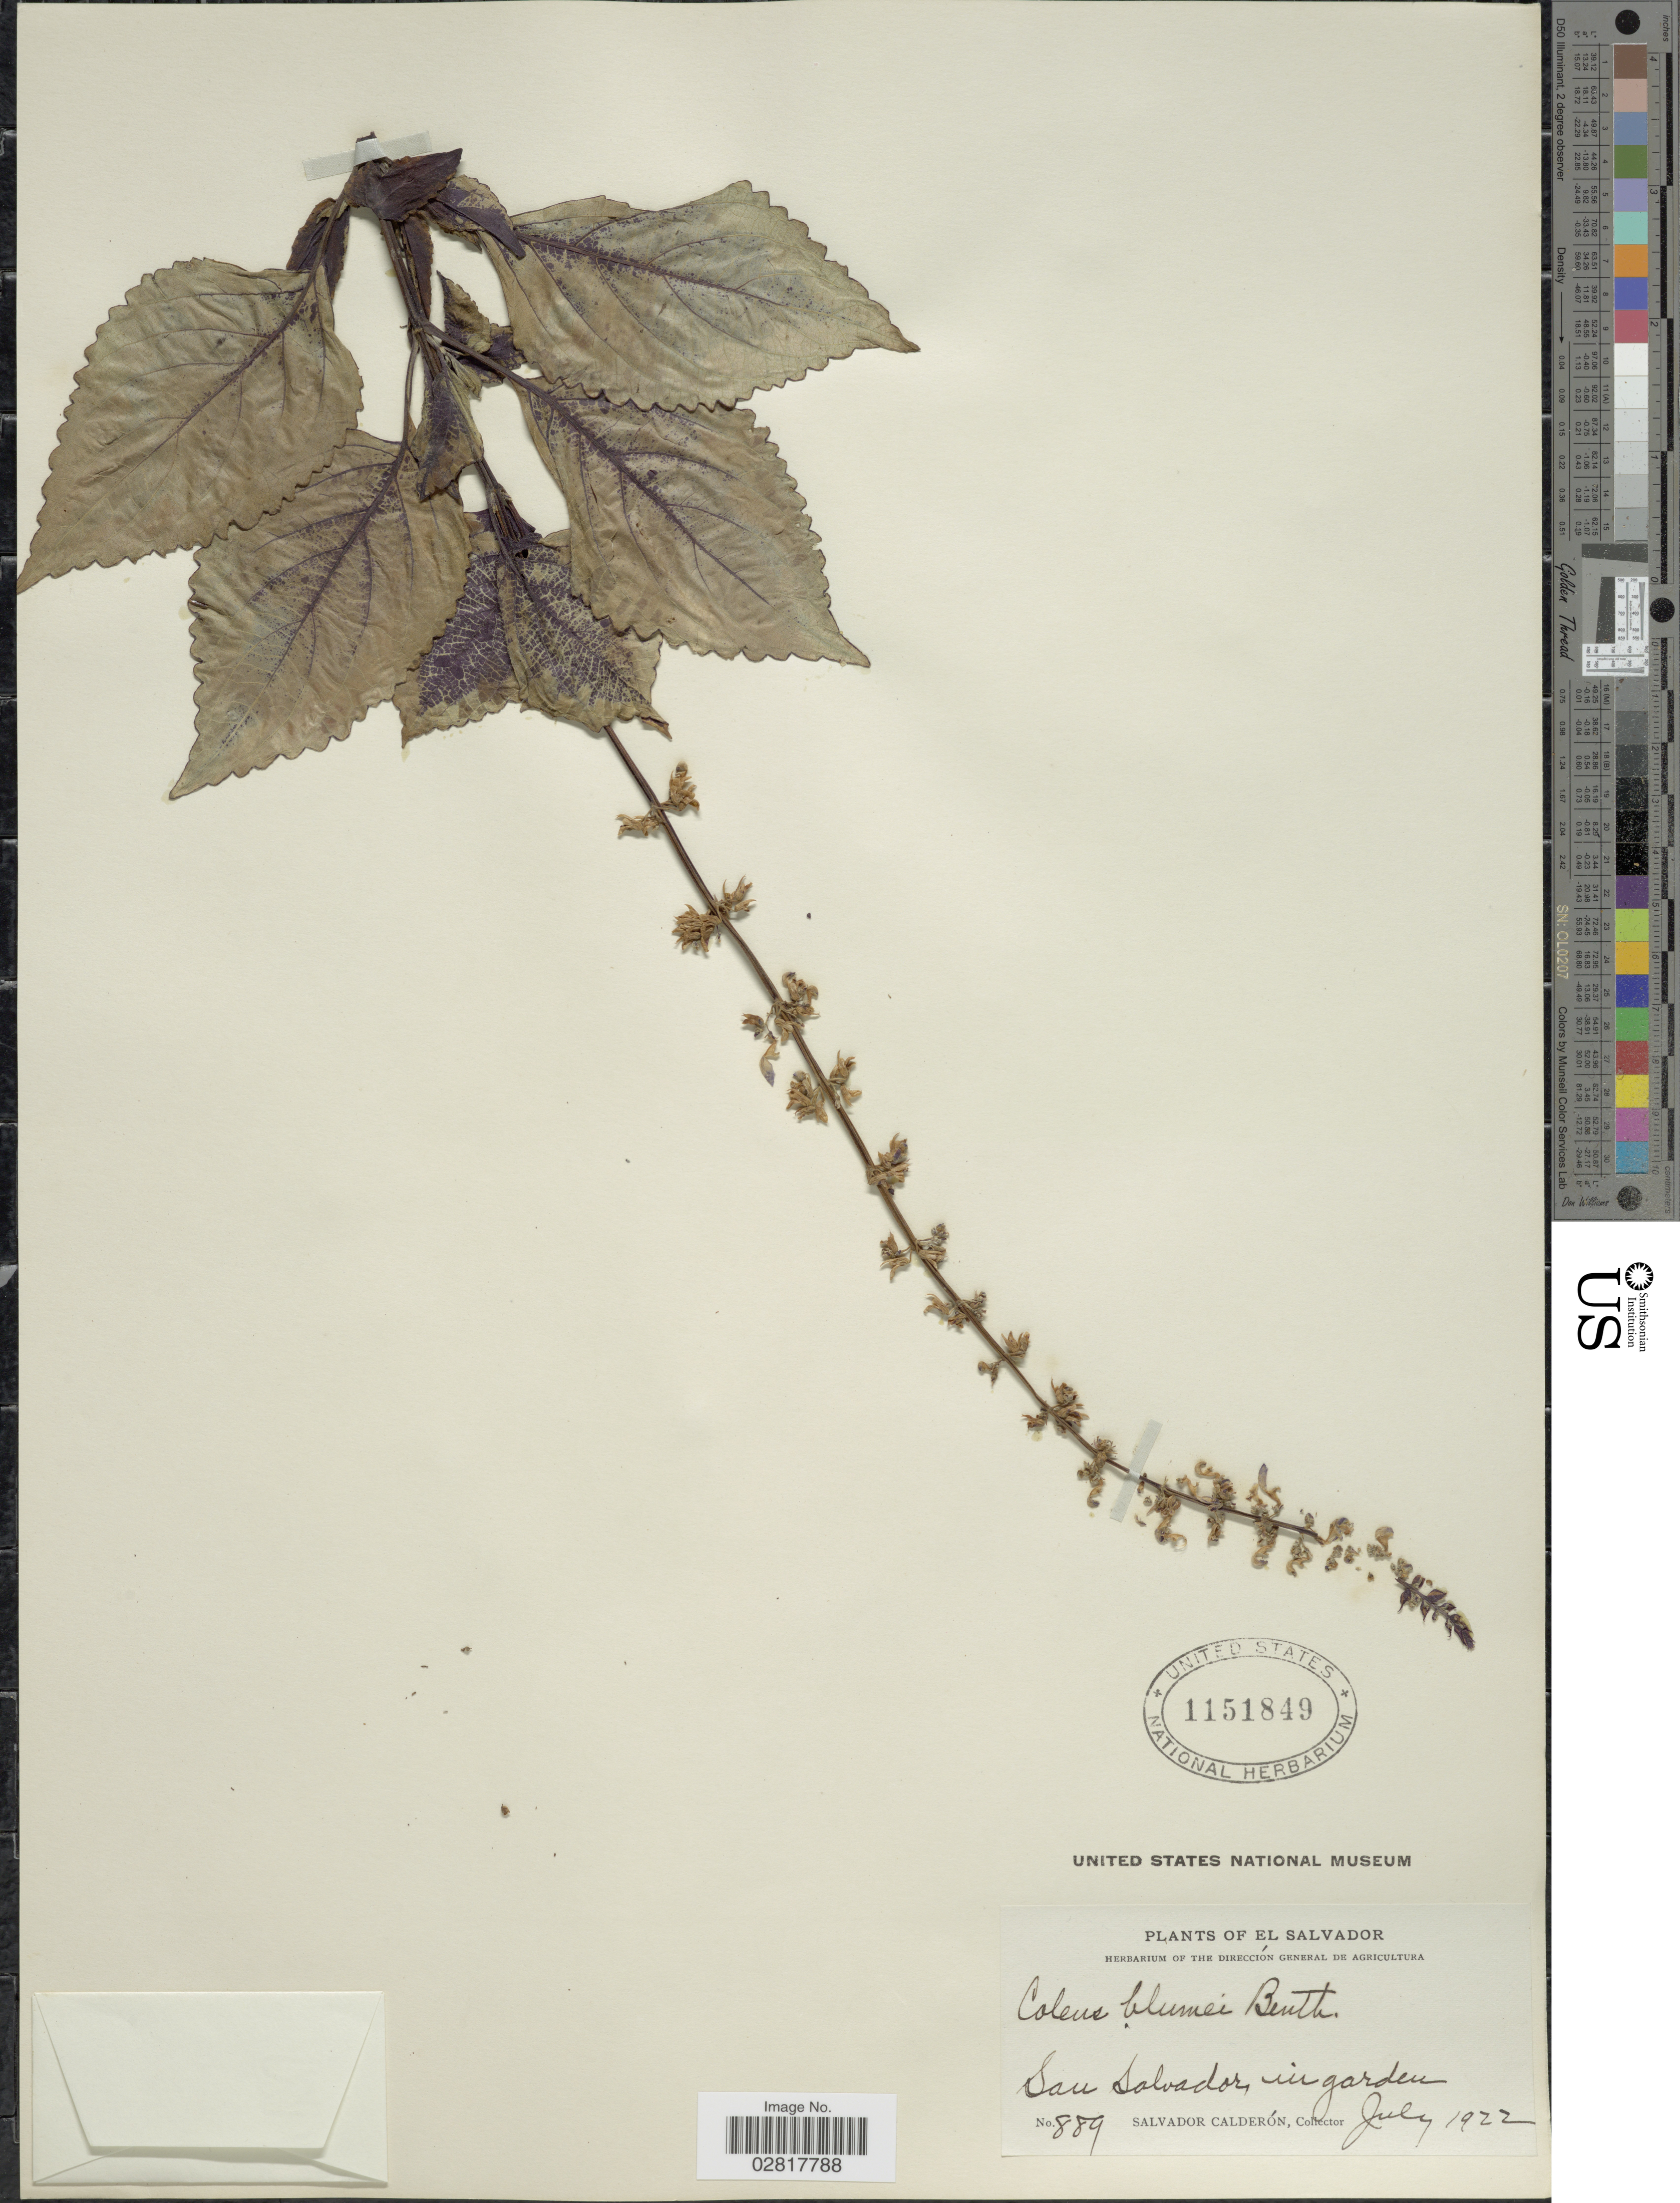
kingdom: Plantae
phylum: Tracheophyta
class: Magnoliopsida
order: Lamiales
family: Lamiaceae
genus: Plectranthus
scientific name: Plectranthus scutellarioides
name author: (L.) R. Br.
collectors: S. Calderón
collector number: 889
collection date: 1922-07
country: El Salvador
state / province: San Salvador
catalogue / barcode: US 1151849